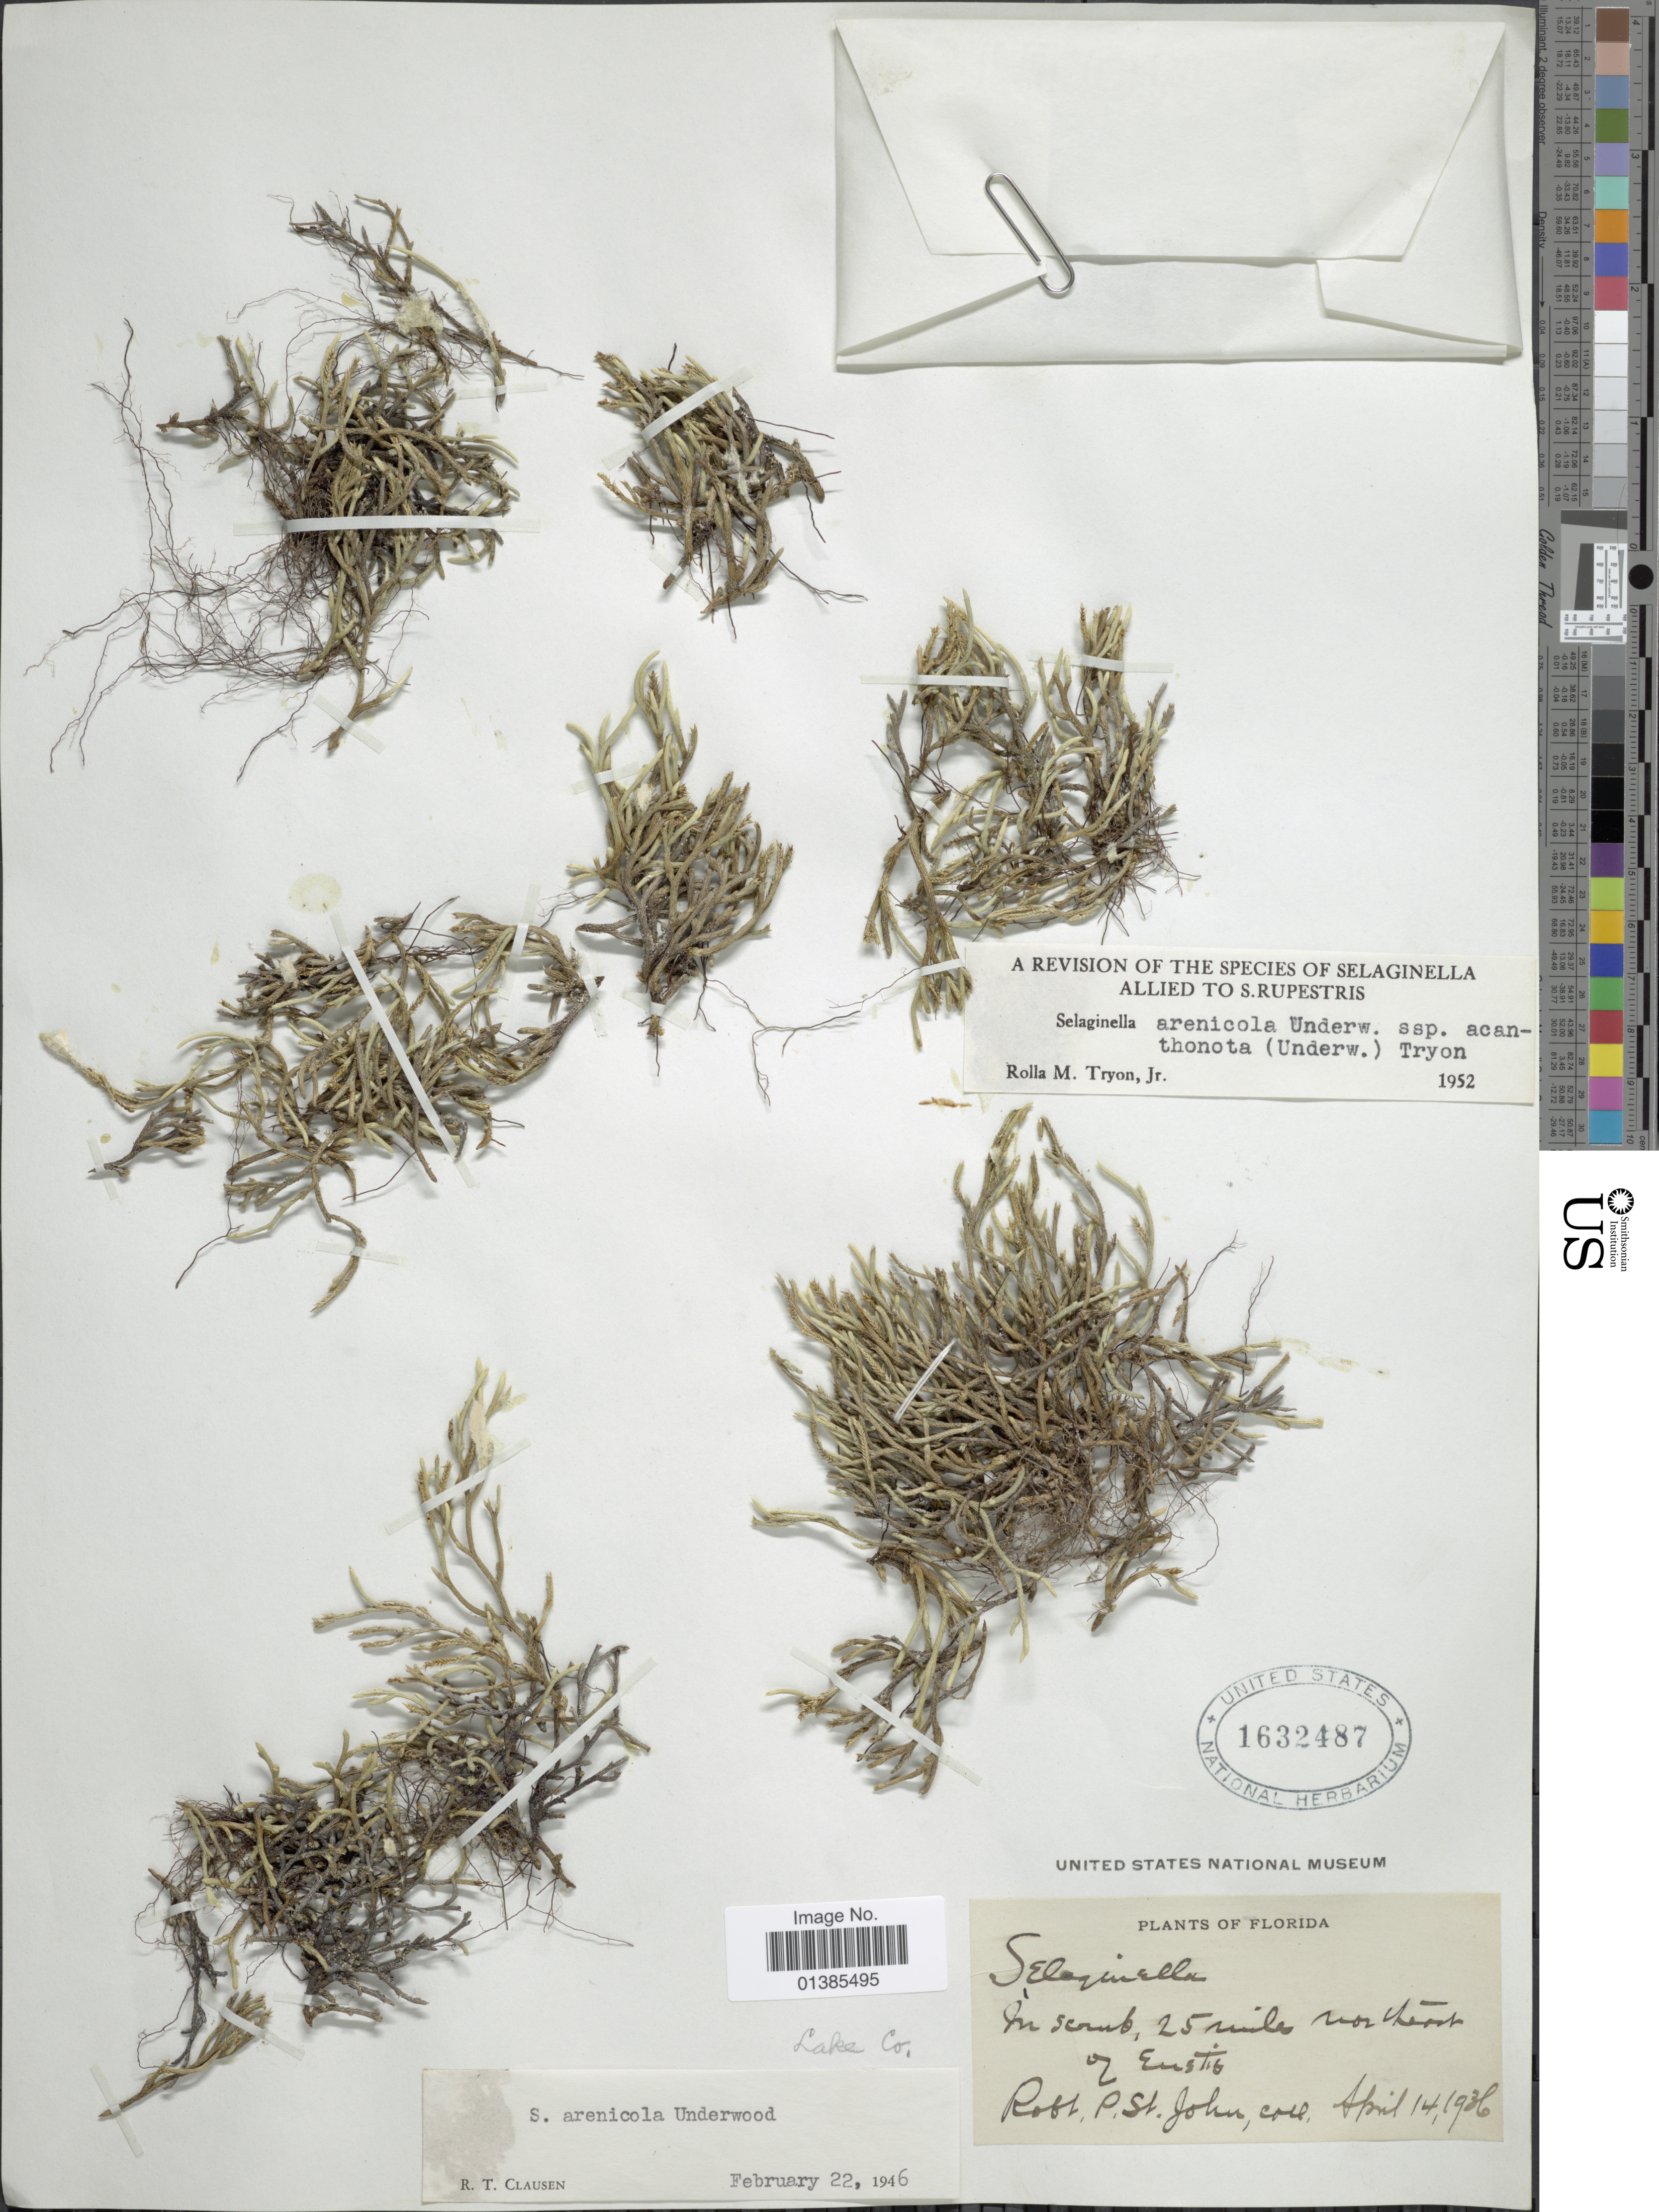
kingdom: Plantae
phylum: Tracheophyta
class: Lycopodiopsida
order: Selaginellales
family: Selaginellaceae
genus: Selaginella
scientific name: Selaginella arenicola subsp. acanthonota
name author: (Underw.) R.M. Tryon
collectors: R. P. St. John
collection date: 1936-04-14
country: United States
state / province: Florida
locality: In scrub, 25 miles northeast of Eustis.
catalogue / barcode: US 1632487